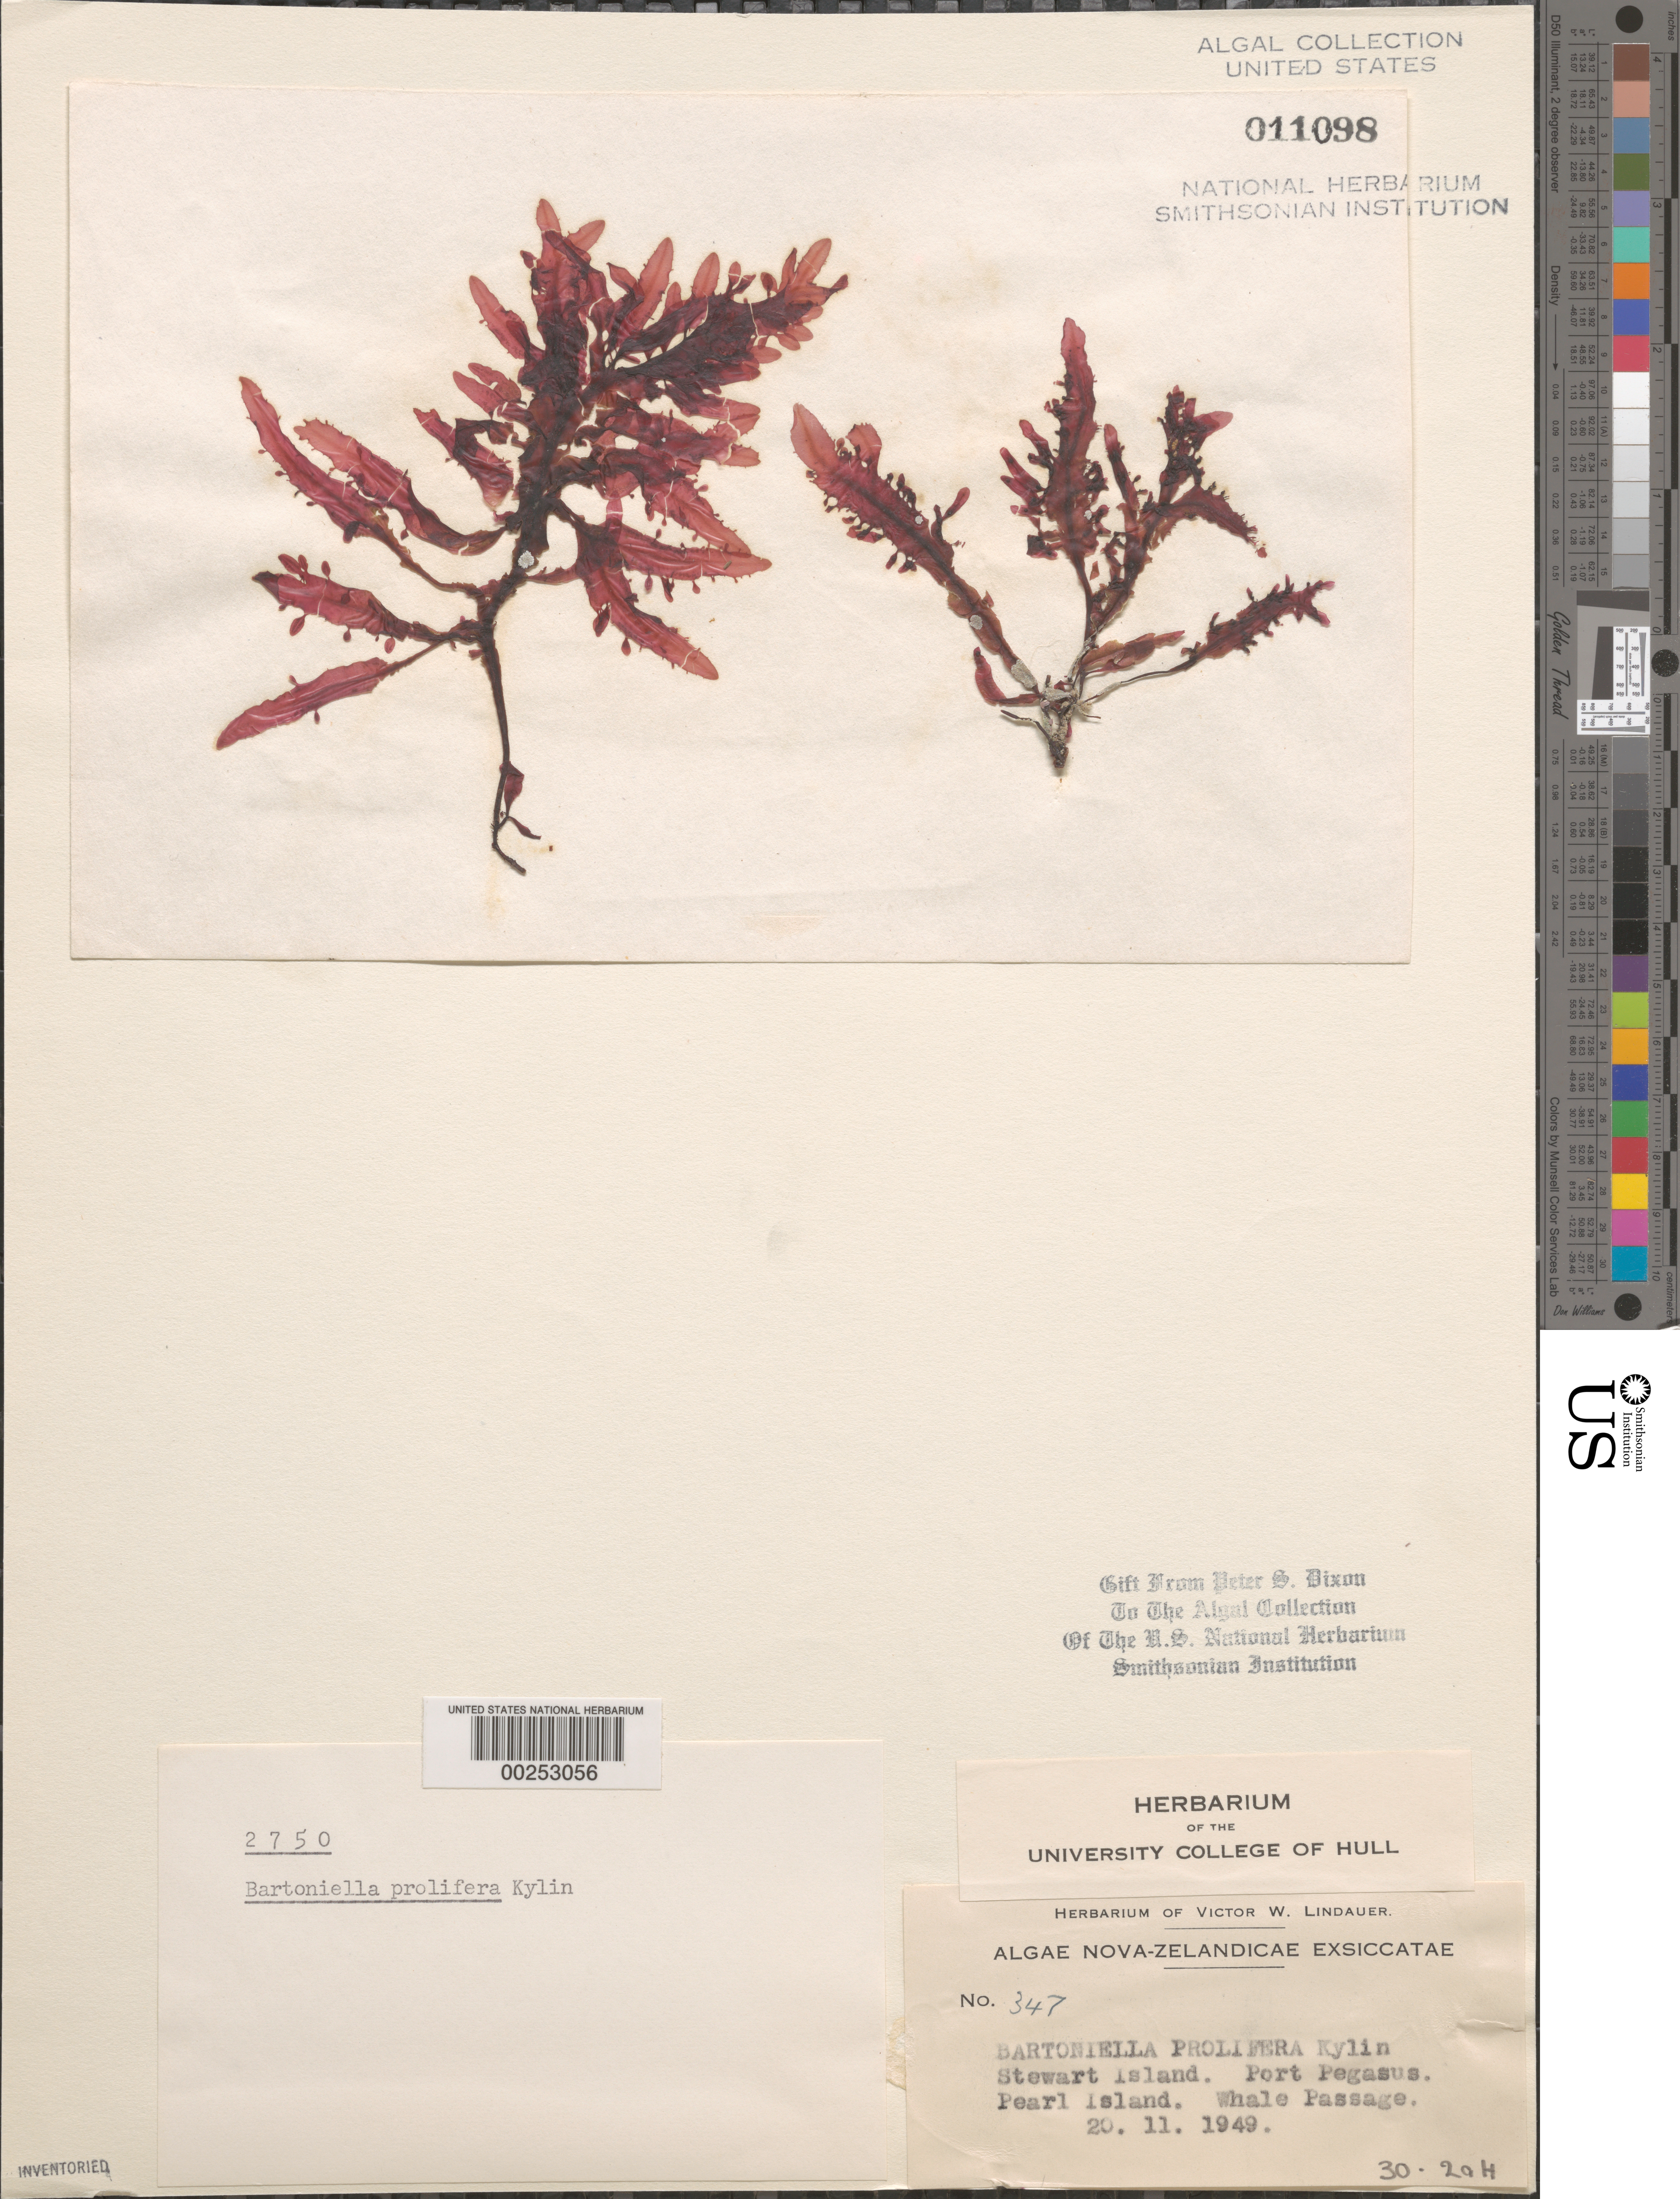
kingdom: Plantae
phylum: Rhodophyta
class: Florideophyceae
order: Ceramiales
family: Delesseriaceae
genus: Marionella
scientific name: Marionella prolifera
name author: (Kylin)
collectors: V. Lindauer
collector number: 347 & PSD 2750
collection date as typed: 20 Nov 1949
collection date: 1949-11-20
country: New Zealand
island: Stewart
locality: Port pegasus, pearl island, whale passage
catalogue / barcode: US 11098